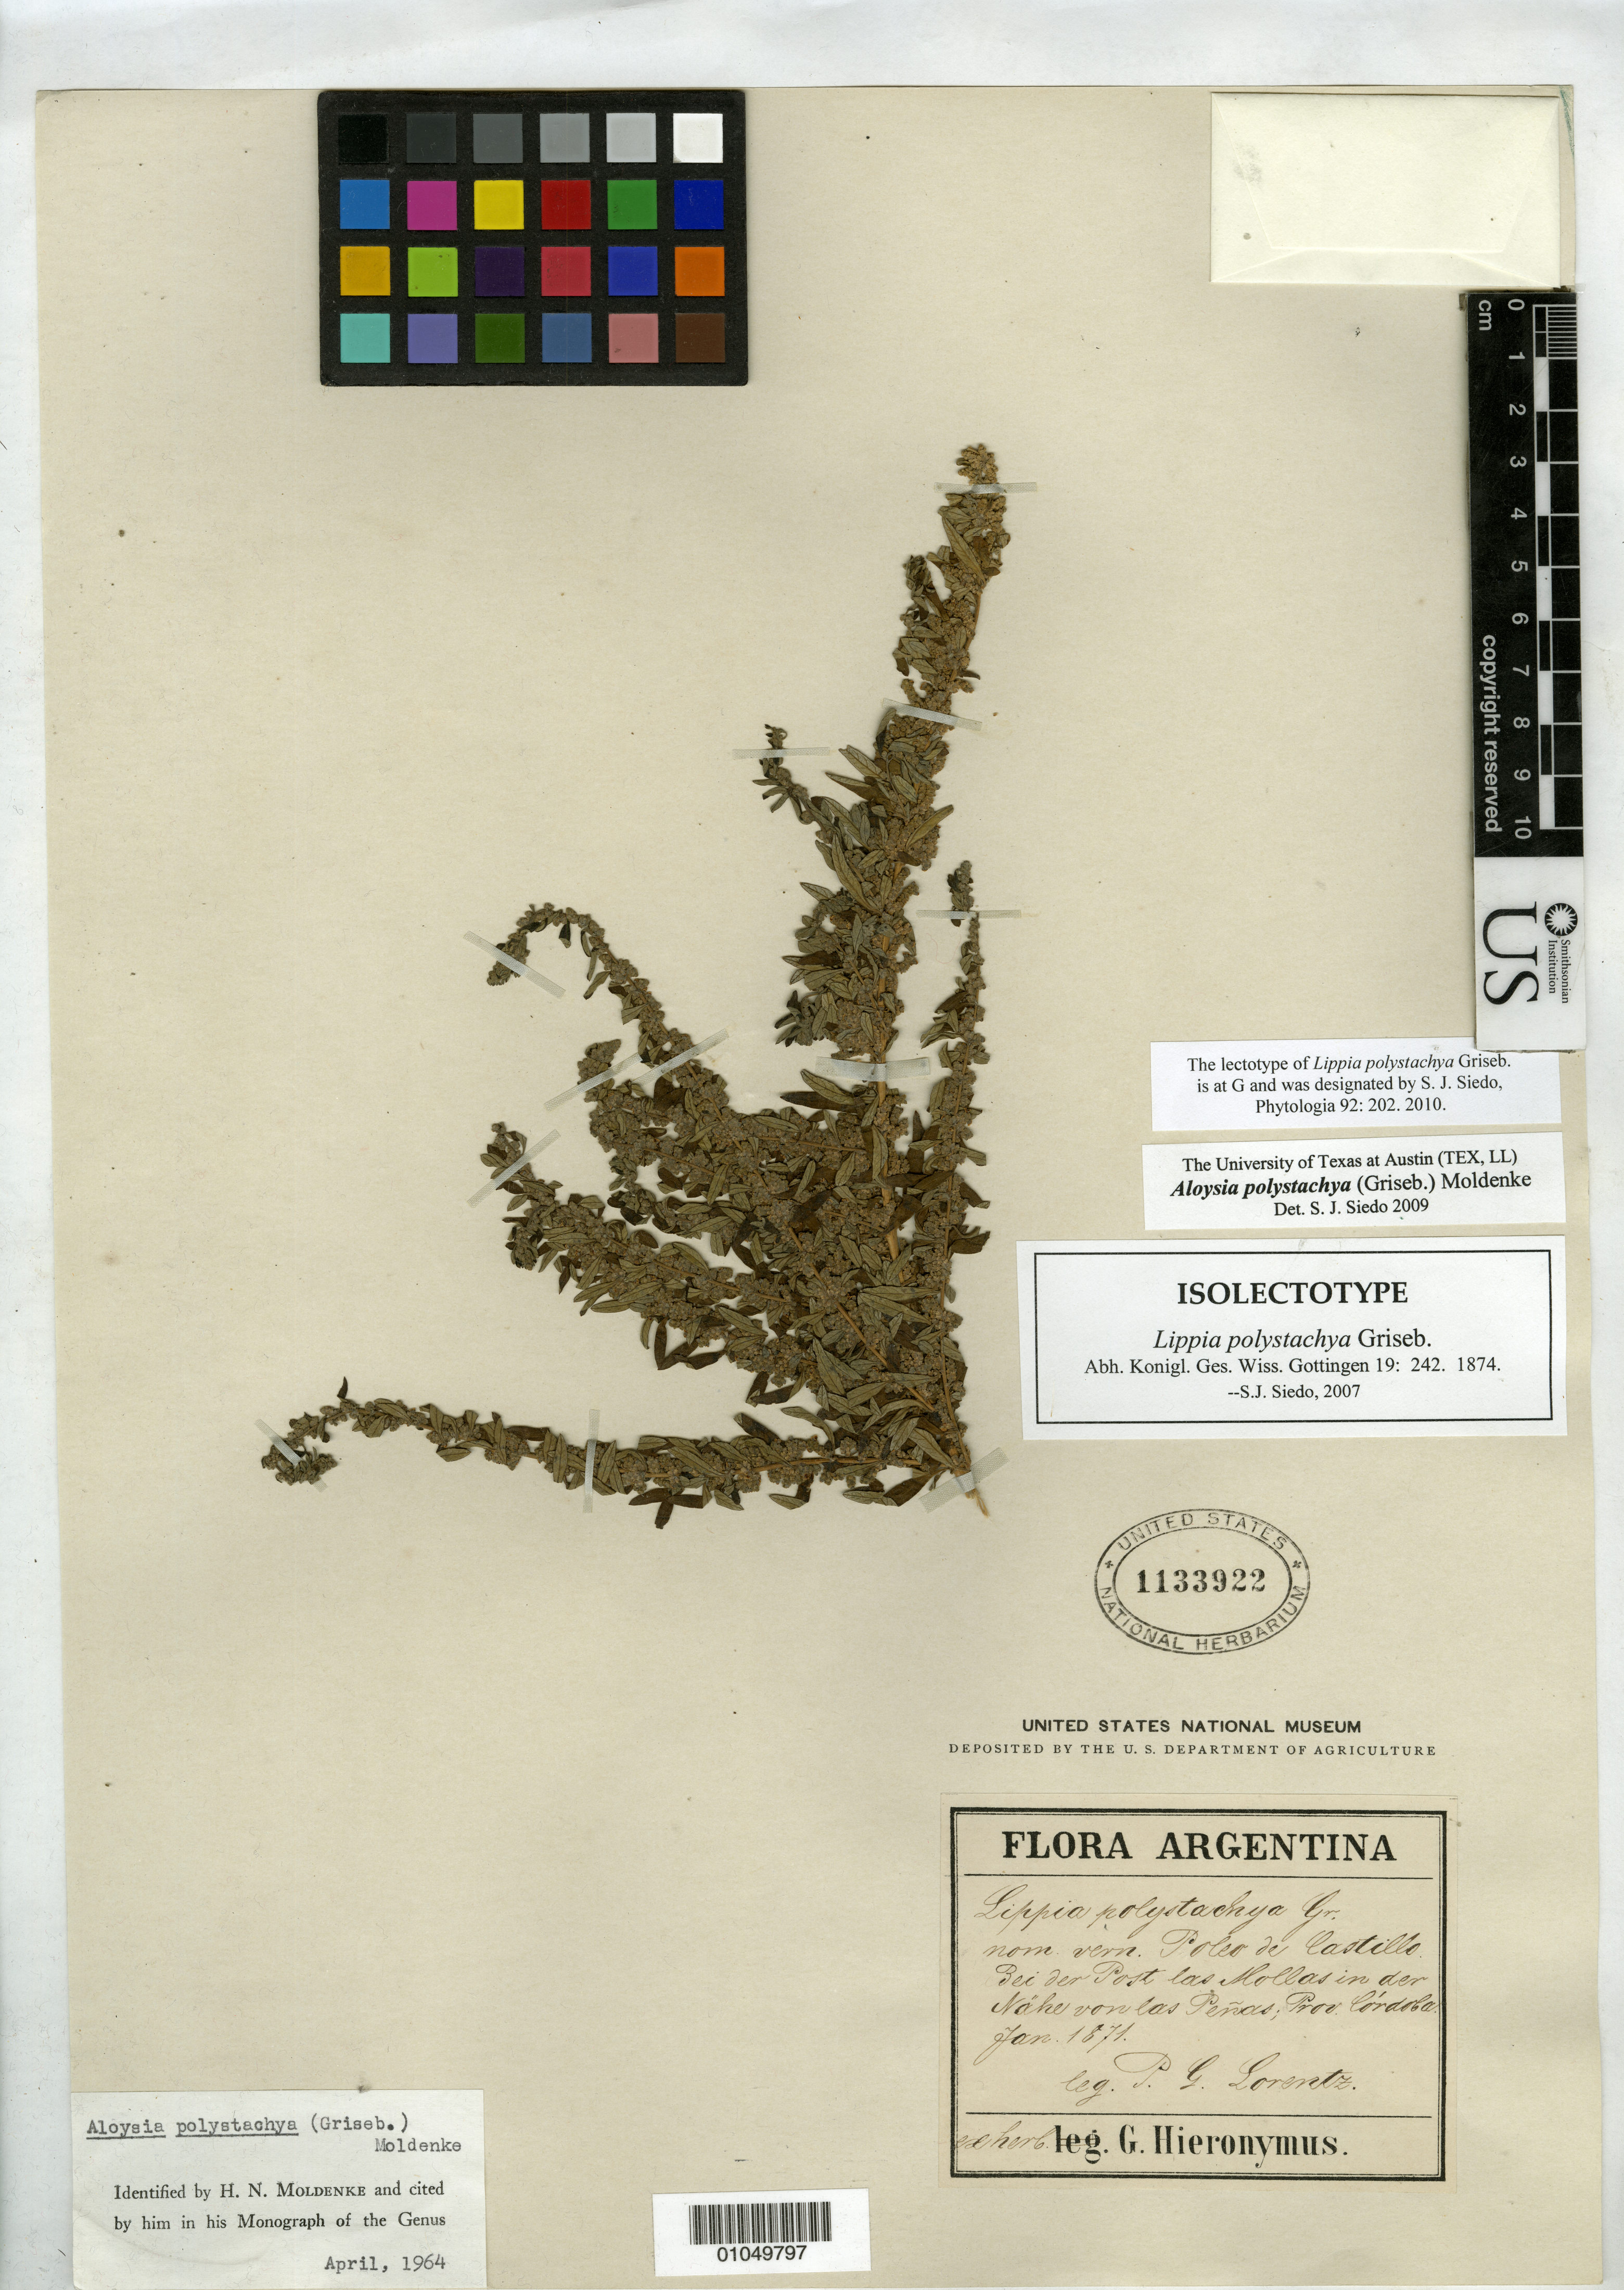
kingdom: Plantae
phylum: Tracheophyta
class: Magnoliopsida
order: Lamiales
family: Verbenaceae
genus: Lippia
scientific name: Lippia polystachya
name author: Griseb.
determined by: Siedo, S. J.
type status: Isolectotype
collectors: P. G. Lorentz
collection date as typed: Jan 1871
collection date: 1871-01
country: Argentina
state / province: Córdoba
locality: Bei der Post las Mollas in der Nähe von las Peñas, Prov. Córdoba.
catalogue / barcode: US 1133922